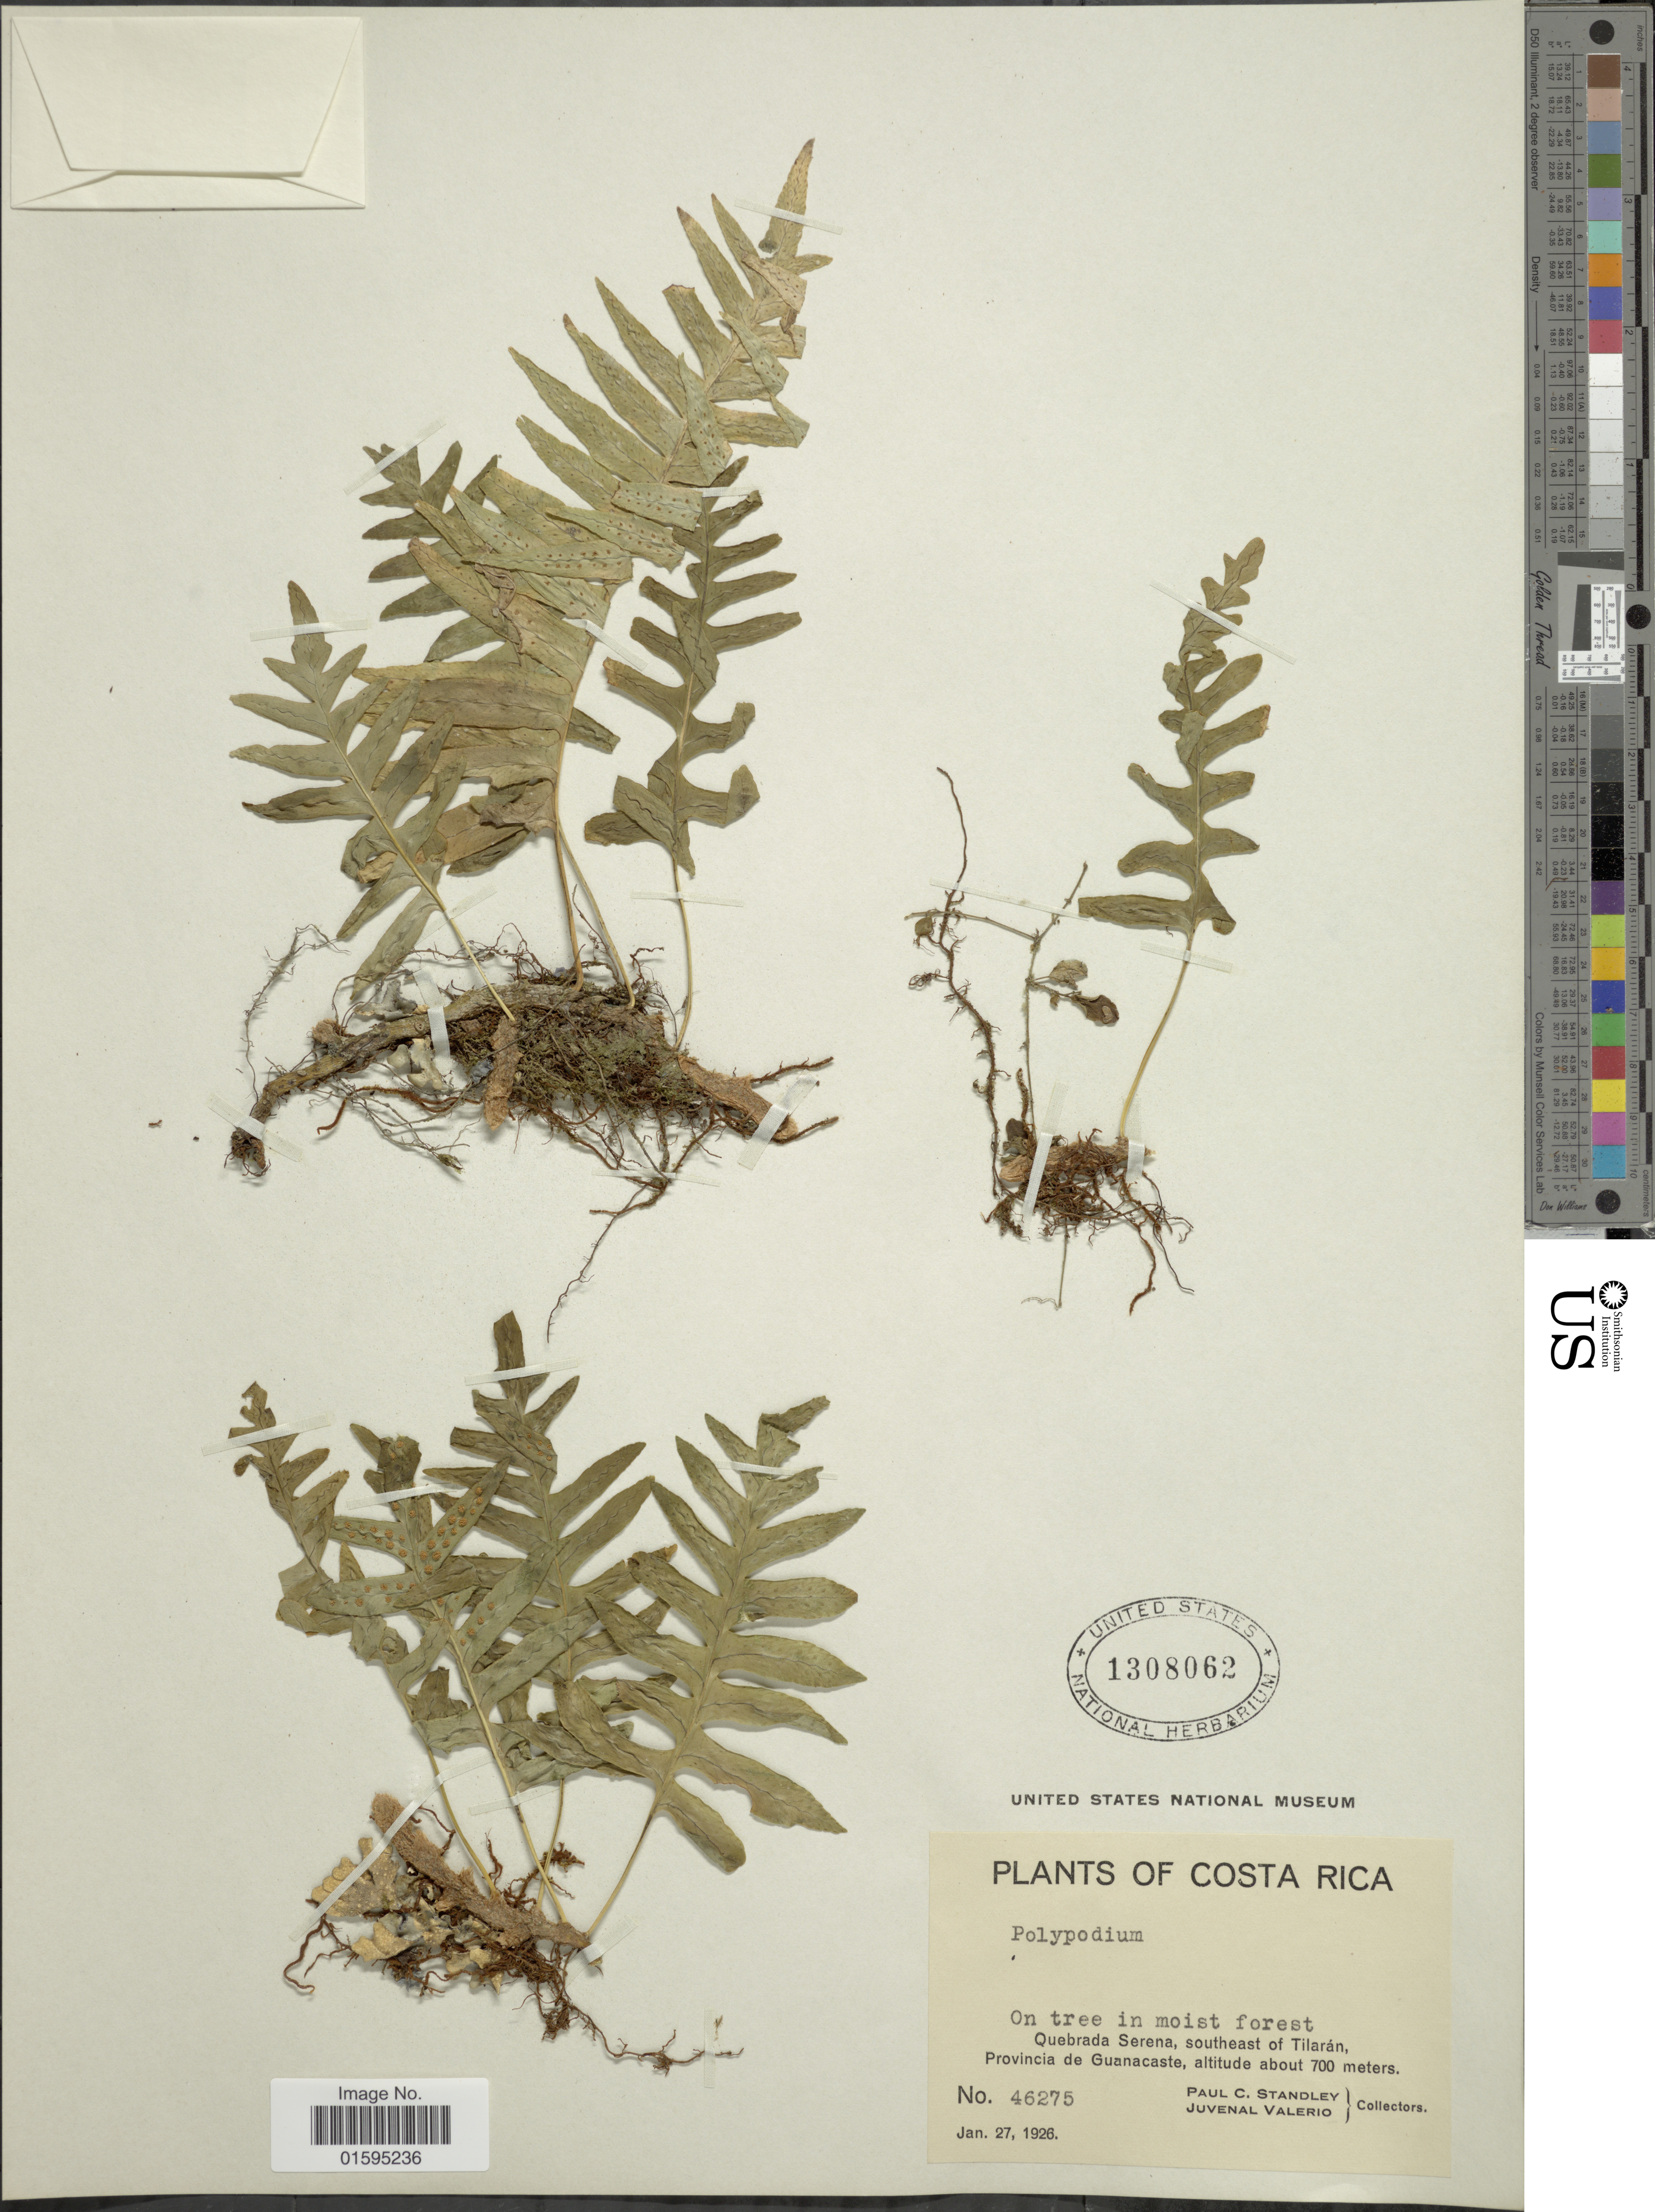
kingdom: Plantae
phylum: Tracheophyta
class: Polypodiopsida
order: Polypodiales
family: Polypodiaceae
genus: Polypodium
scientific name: Polypodium fuscopetiolatum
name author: A.R. Sm.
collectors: P. C. Standley & J. Valerio R.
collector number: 46275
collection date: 1926-01-27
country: Costa Rica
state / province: Guanacaste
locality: Quebrada Serena, southeast of Tilarán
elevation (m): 700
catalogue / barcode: US 1308062